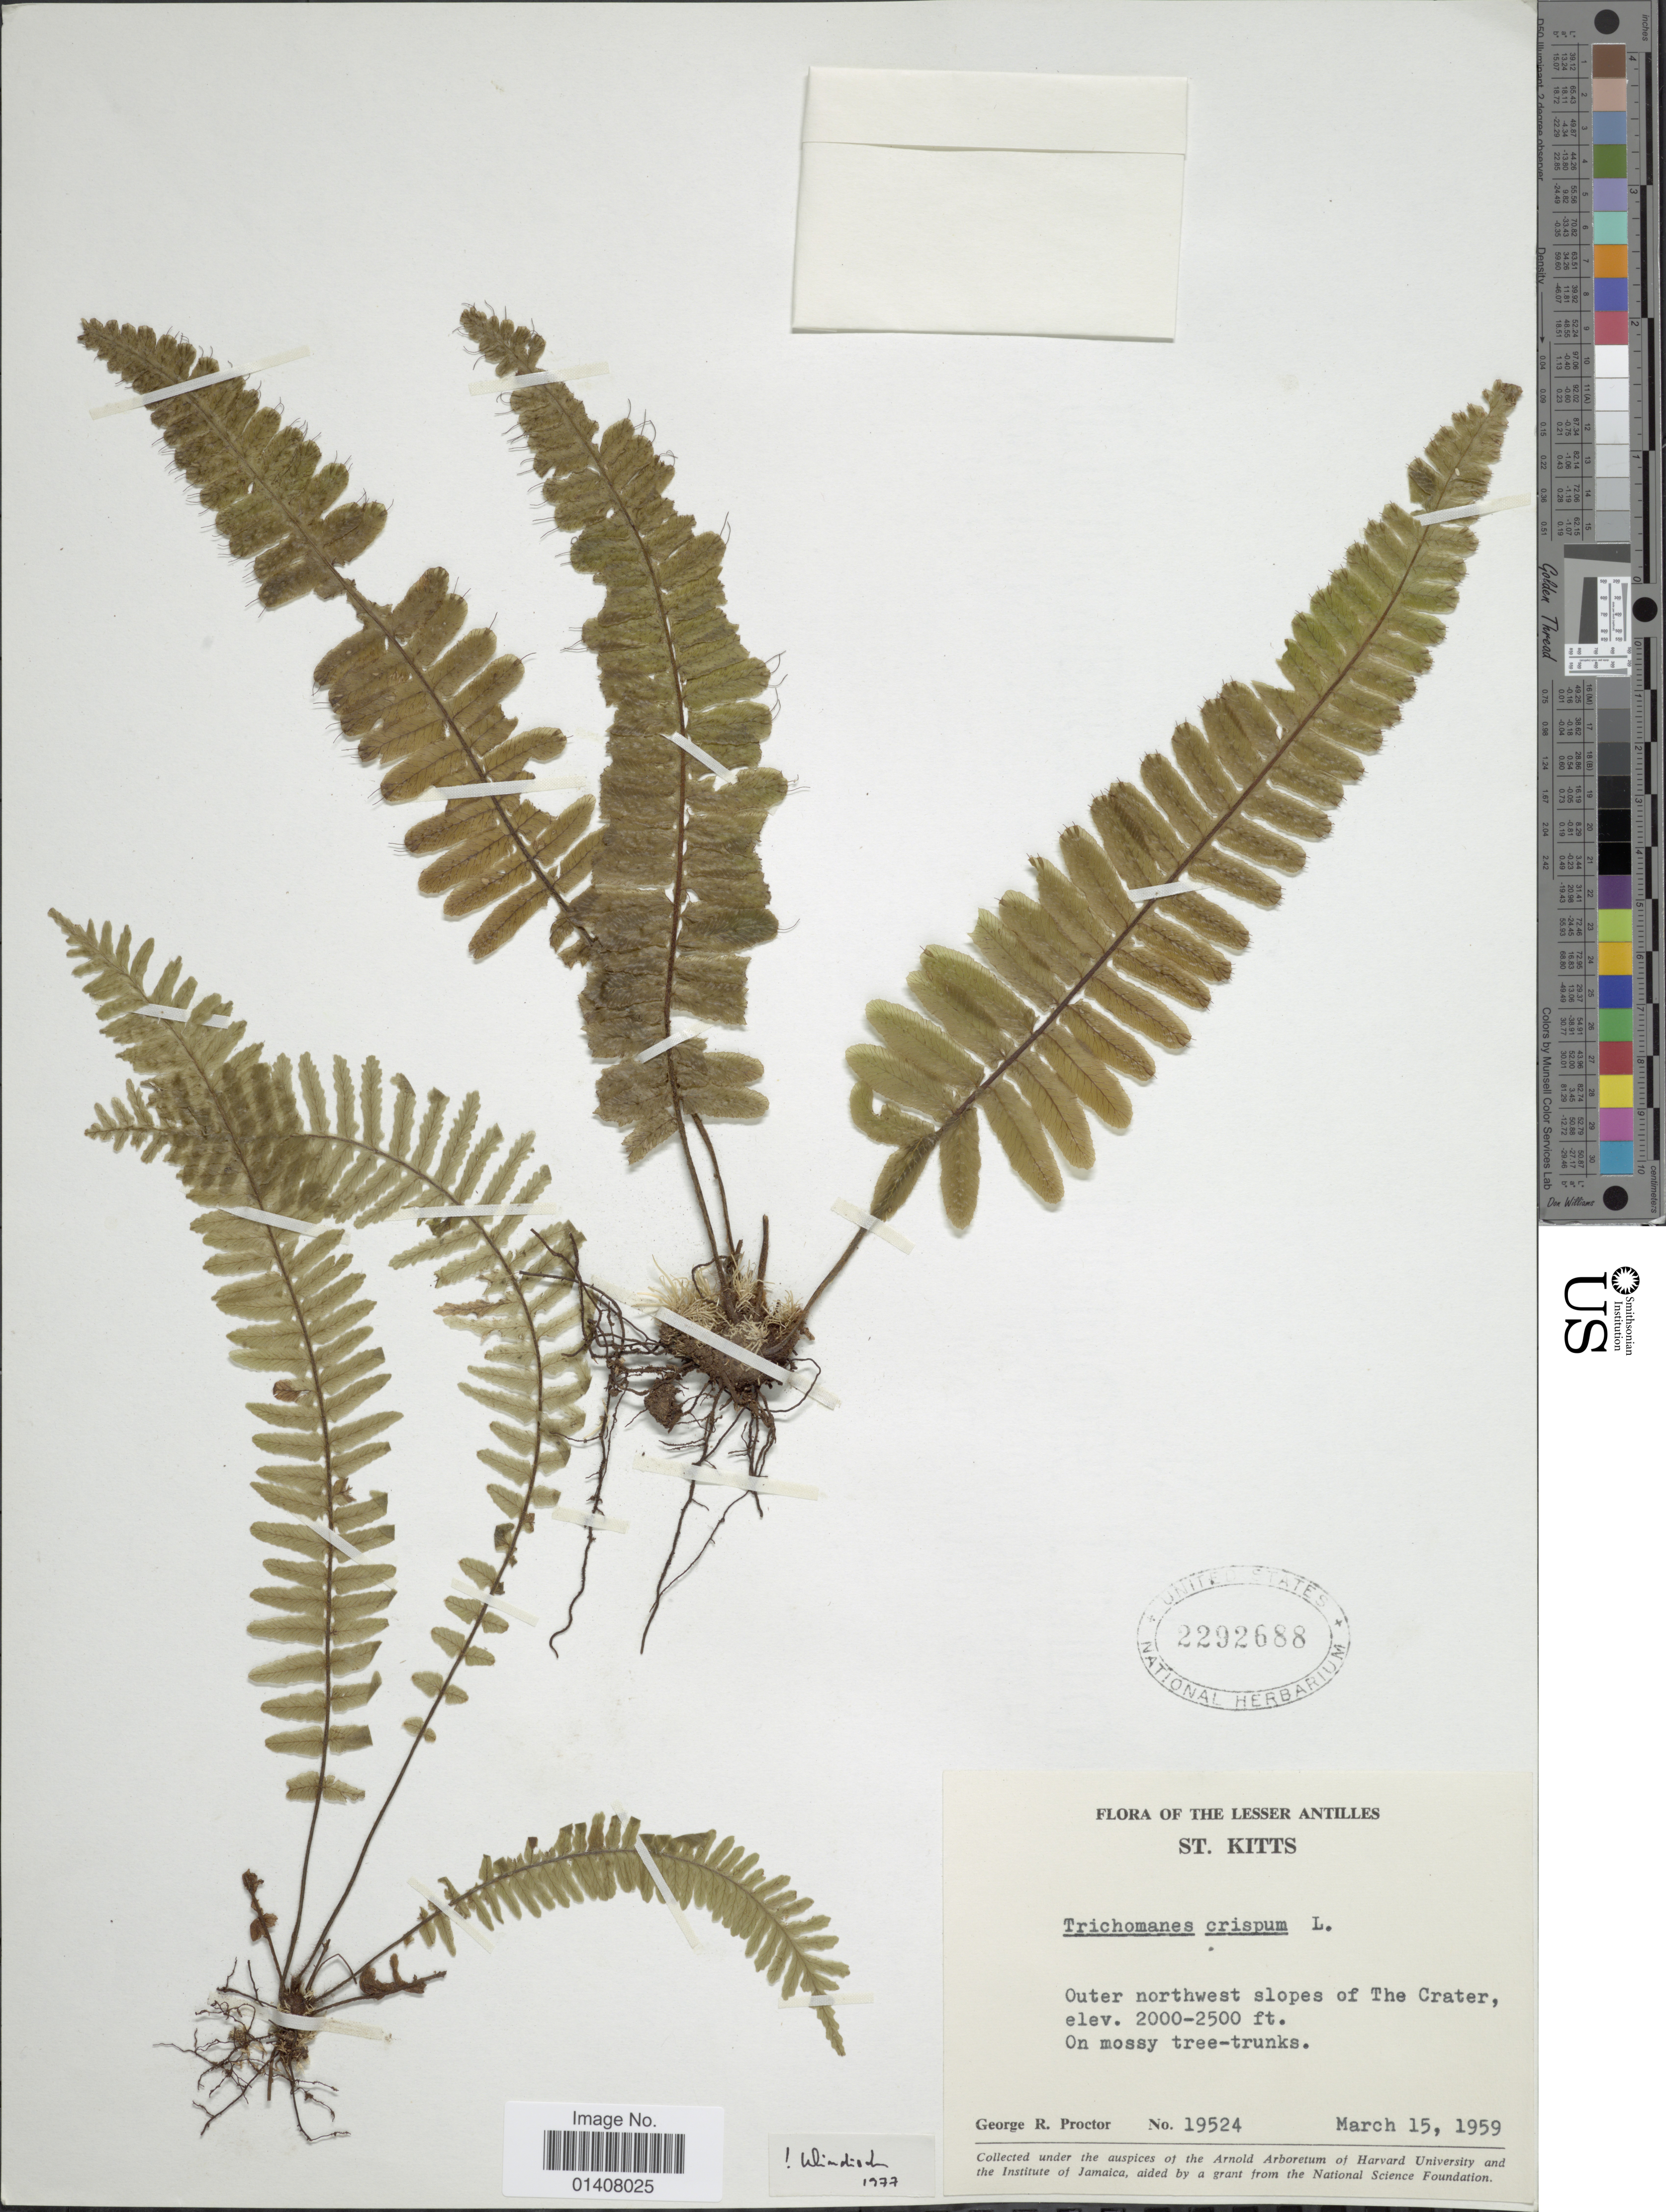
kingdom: Plantae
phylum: Tracheophyta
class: Polypodiopsida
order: Hymenophyllales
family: Hymenophyllaceae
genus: Trichomanes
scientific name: Trichomanes crispum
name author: L.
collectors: G. R. Proctor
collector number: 19524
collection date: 1959-03-15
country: St. Christopher-Nevis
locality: Lesser Antilles, St. Kitts, Outer northwest slopes of the Crater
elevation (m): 610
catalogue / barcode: US 2292688